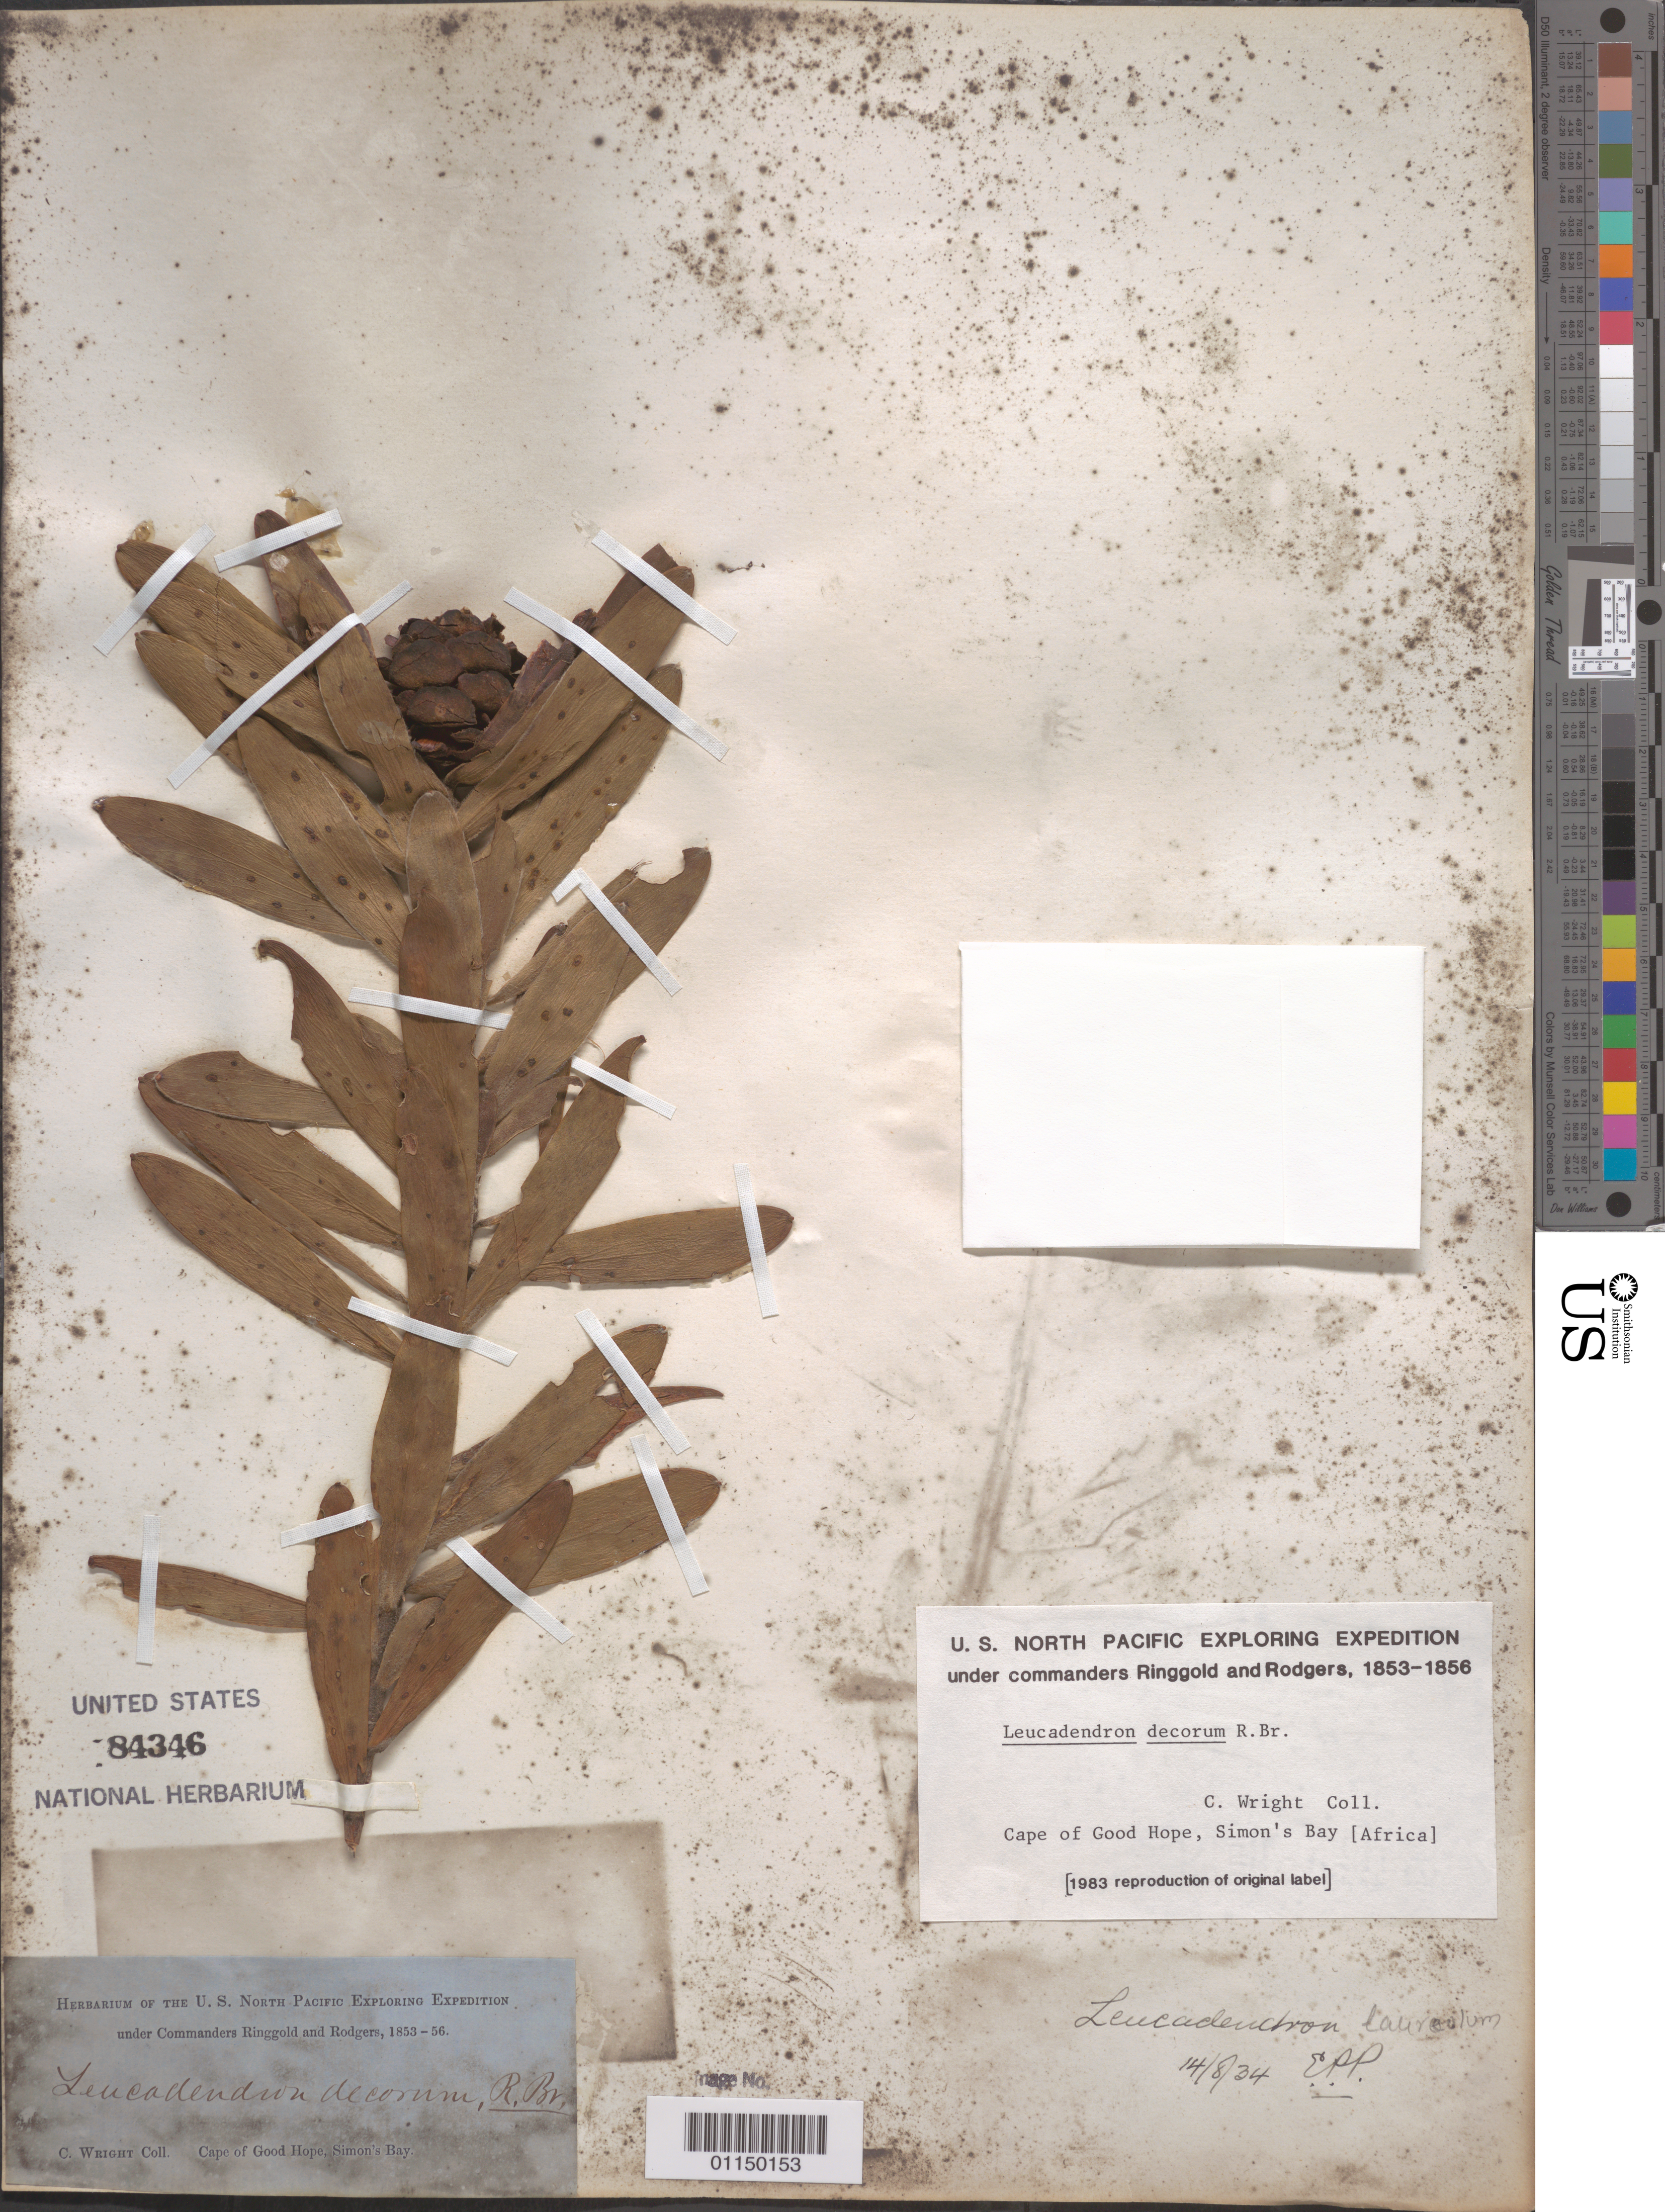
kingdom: Plantae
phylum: Tracheophyta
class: Magnoliopsida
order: Proteales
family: Proteaceae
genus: Leucadendron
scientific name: Leucadendron laureolum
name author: Fourc.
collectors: C. Wright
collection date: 1853/1856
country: South Africa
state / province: Western Cape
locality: Cape of Good Hope, Simon's Bay.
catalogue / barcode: US 84346